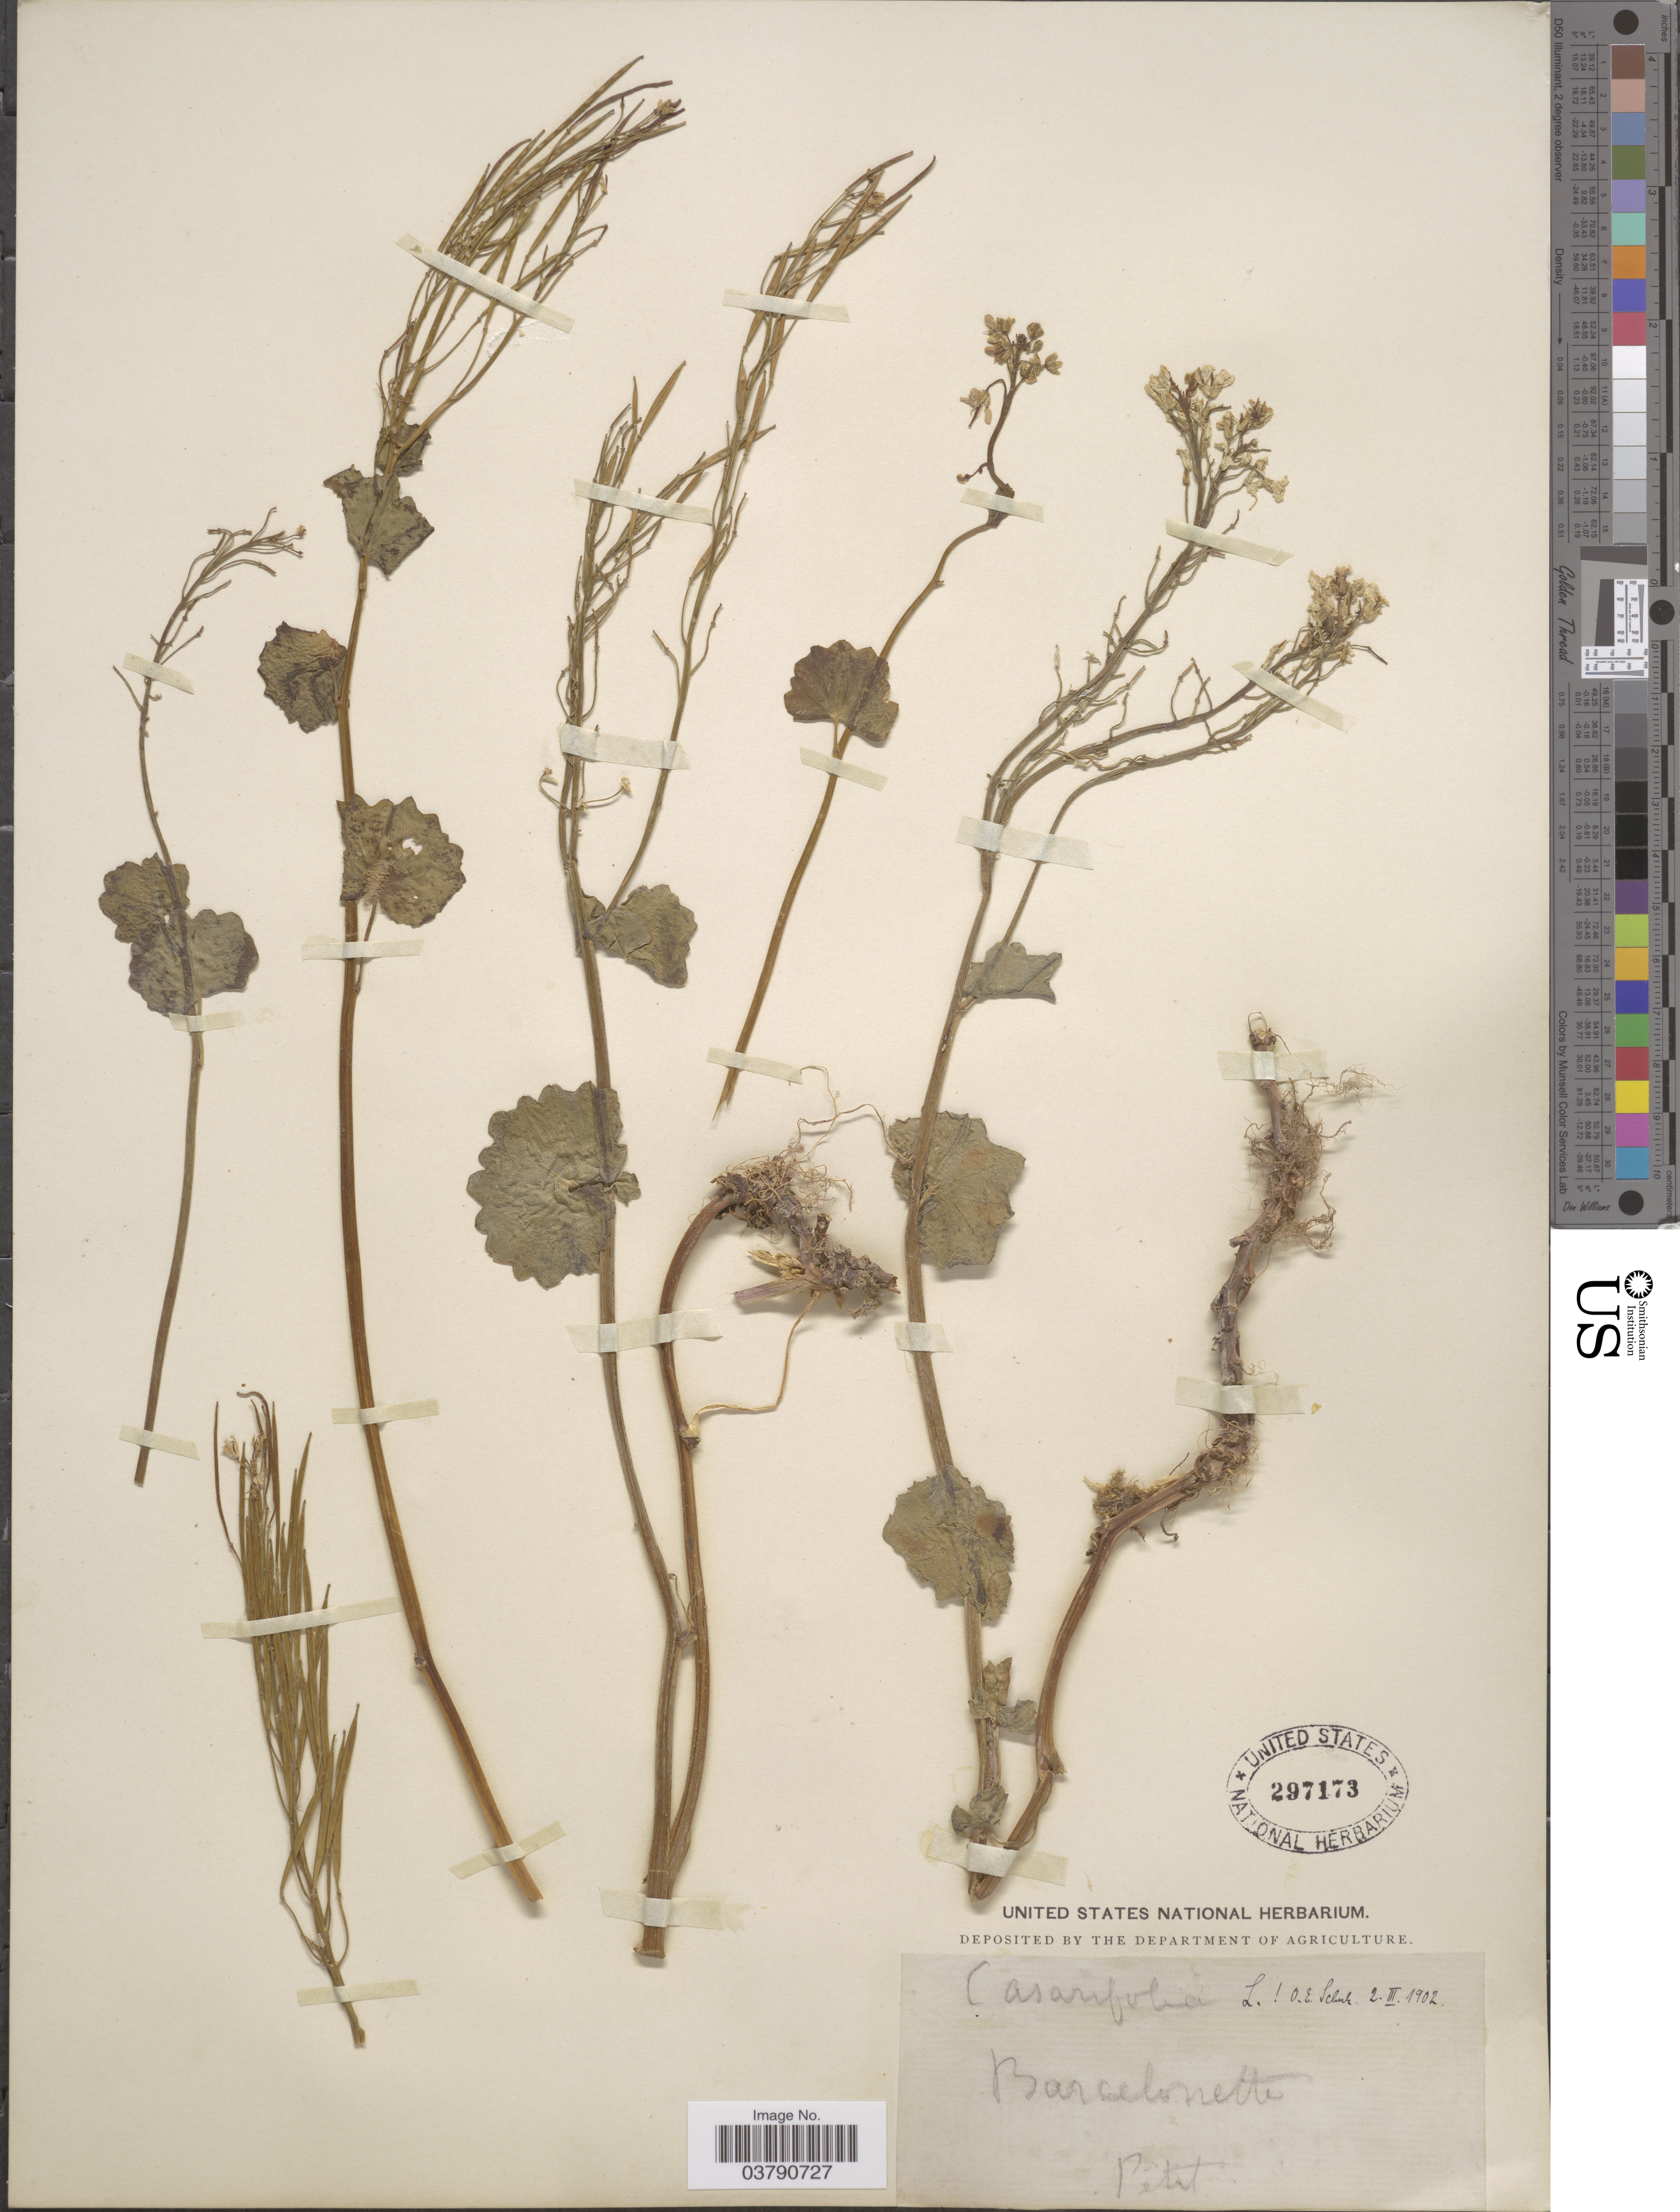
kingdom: Plantae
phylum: Tracheophyta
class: Magnoliopsida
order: Brassicales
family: Brassicaceae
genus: Cardamine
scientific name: Cardamine asarifolia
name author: L.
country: France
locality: Barcelonette.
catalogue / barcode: US 297173